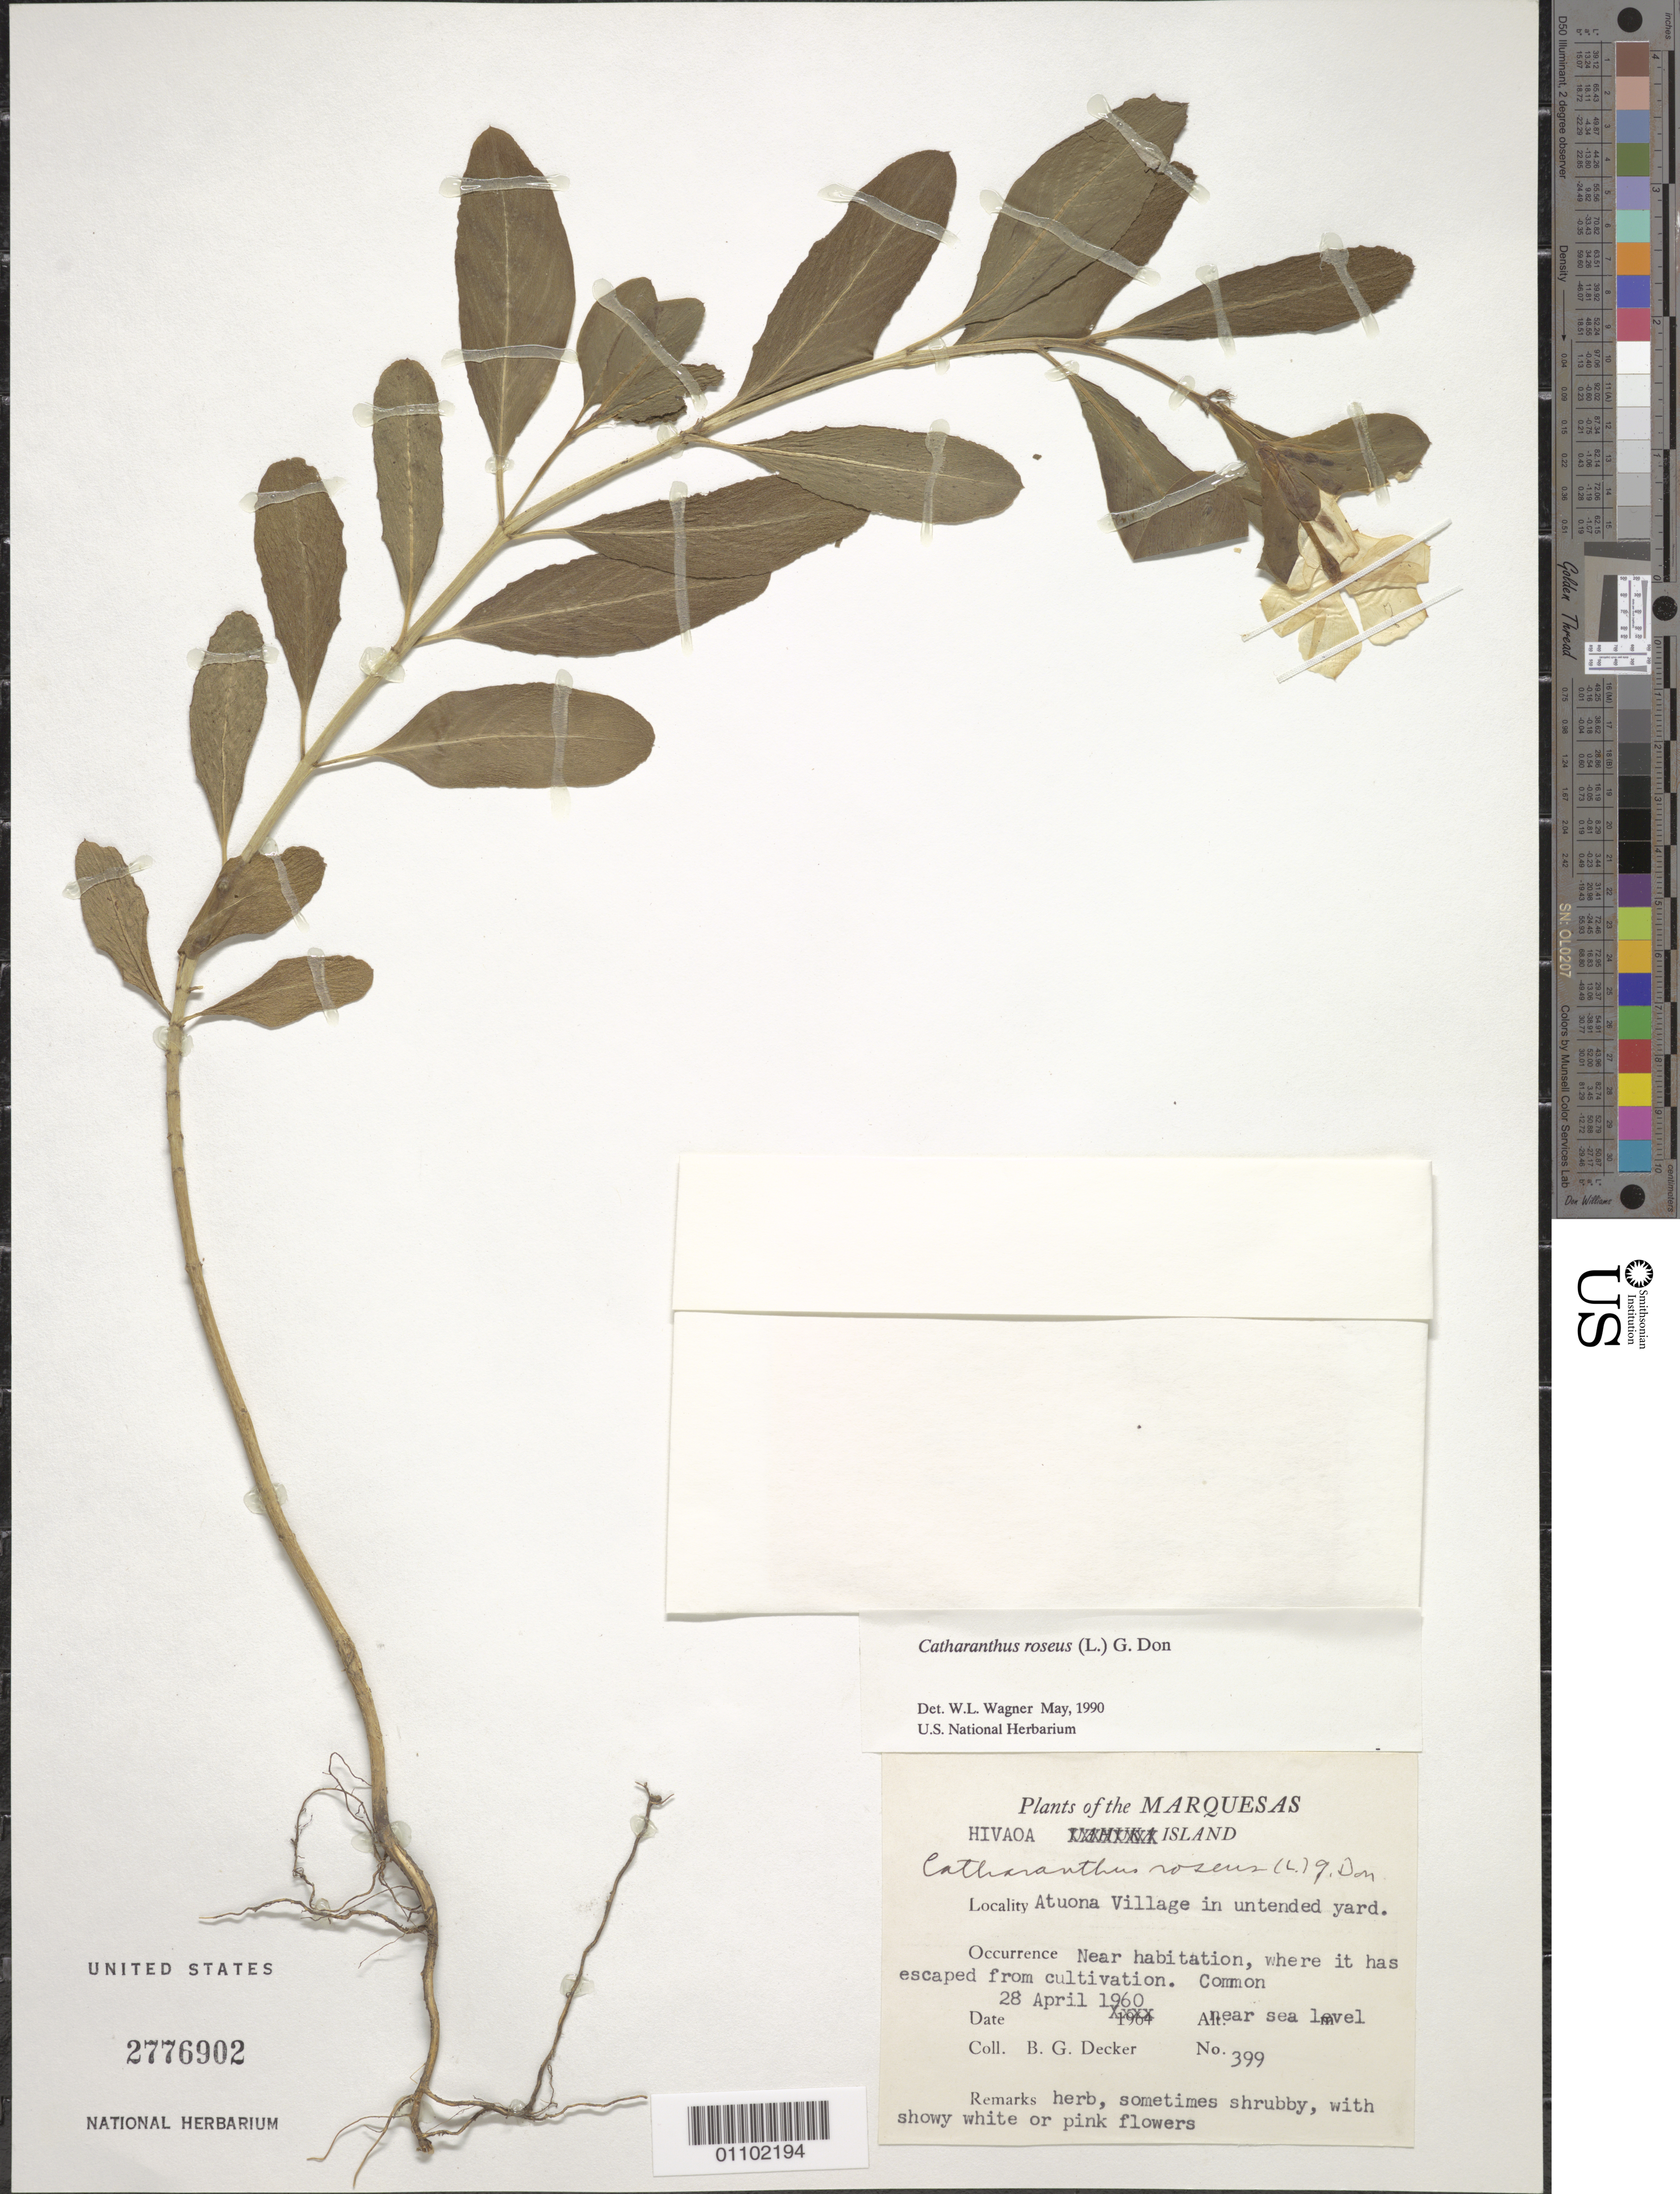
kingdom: Plantae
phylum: Tracheophyta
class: Magnoliopsida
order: Gentianales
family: Apocynaceae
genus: Catharanthus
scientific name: Catharanthus roseus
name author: (L.) G. Don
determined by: Wagner, W. L., (BOT), Smithsonian Institution - National Museum of Natural History (UNITED STATES)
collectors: B. G. Decker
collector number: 399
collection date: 1960-04-28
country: French Polynesia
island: Hiva Oa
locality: Atuona village in untended yard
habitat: In valleys near habitations, where it has escaped from cultivation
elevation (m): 0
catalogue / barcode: US 2776902